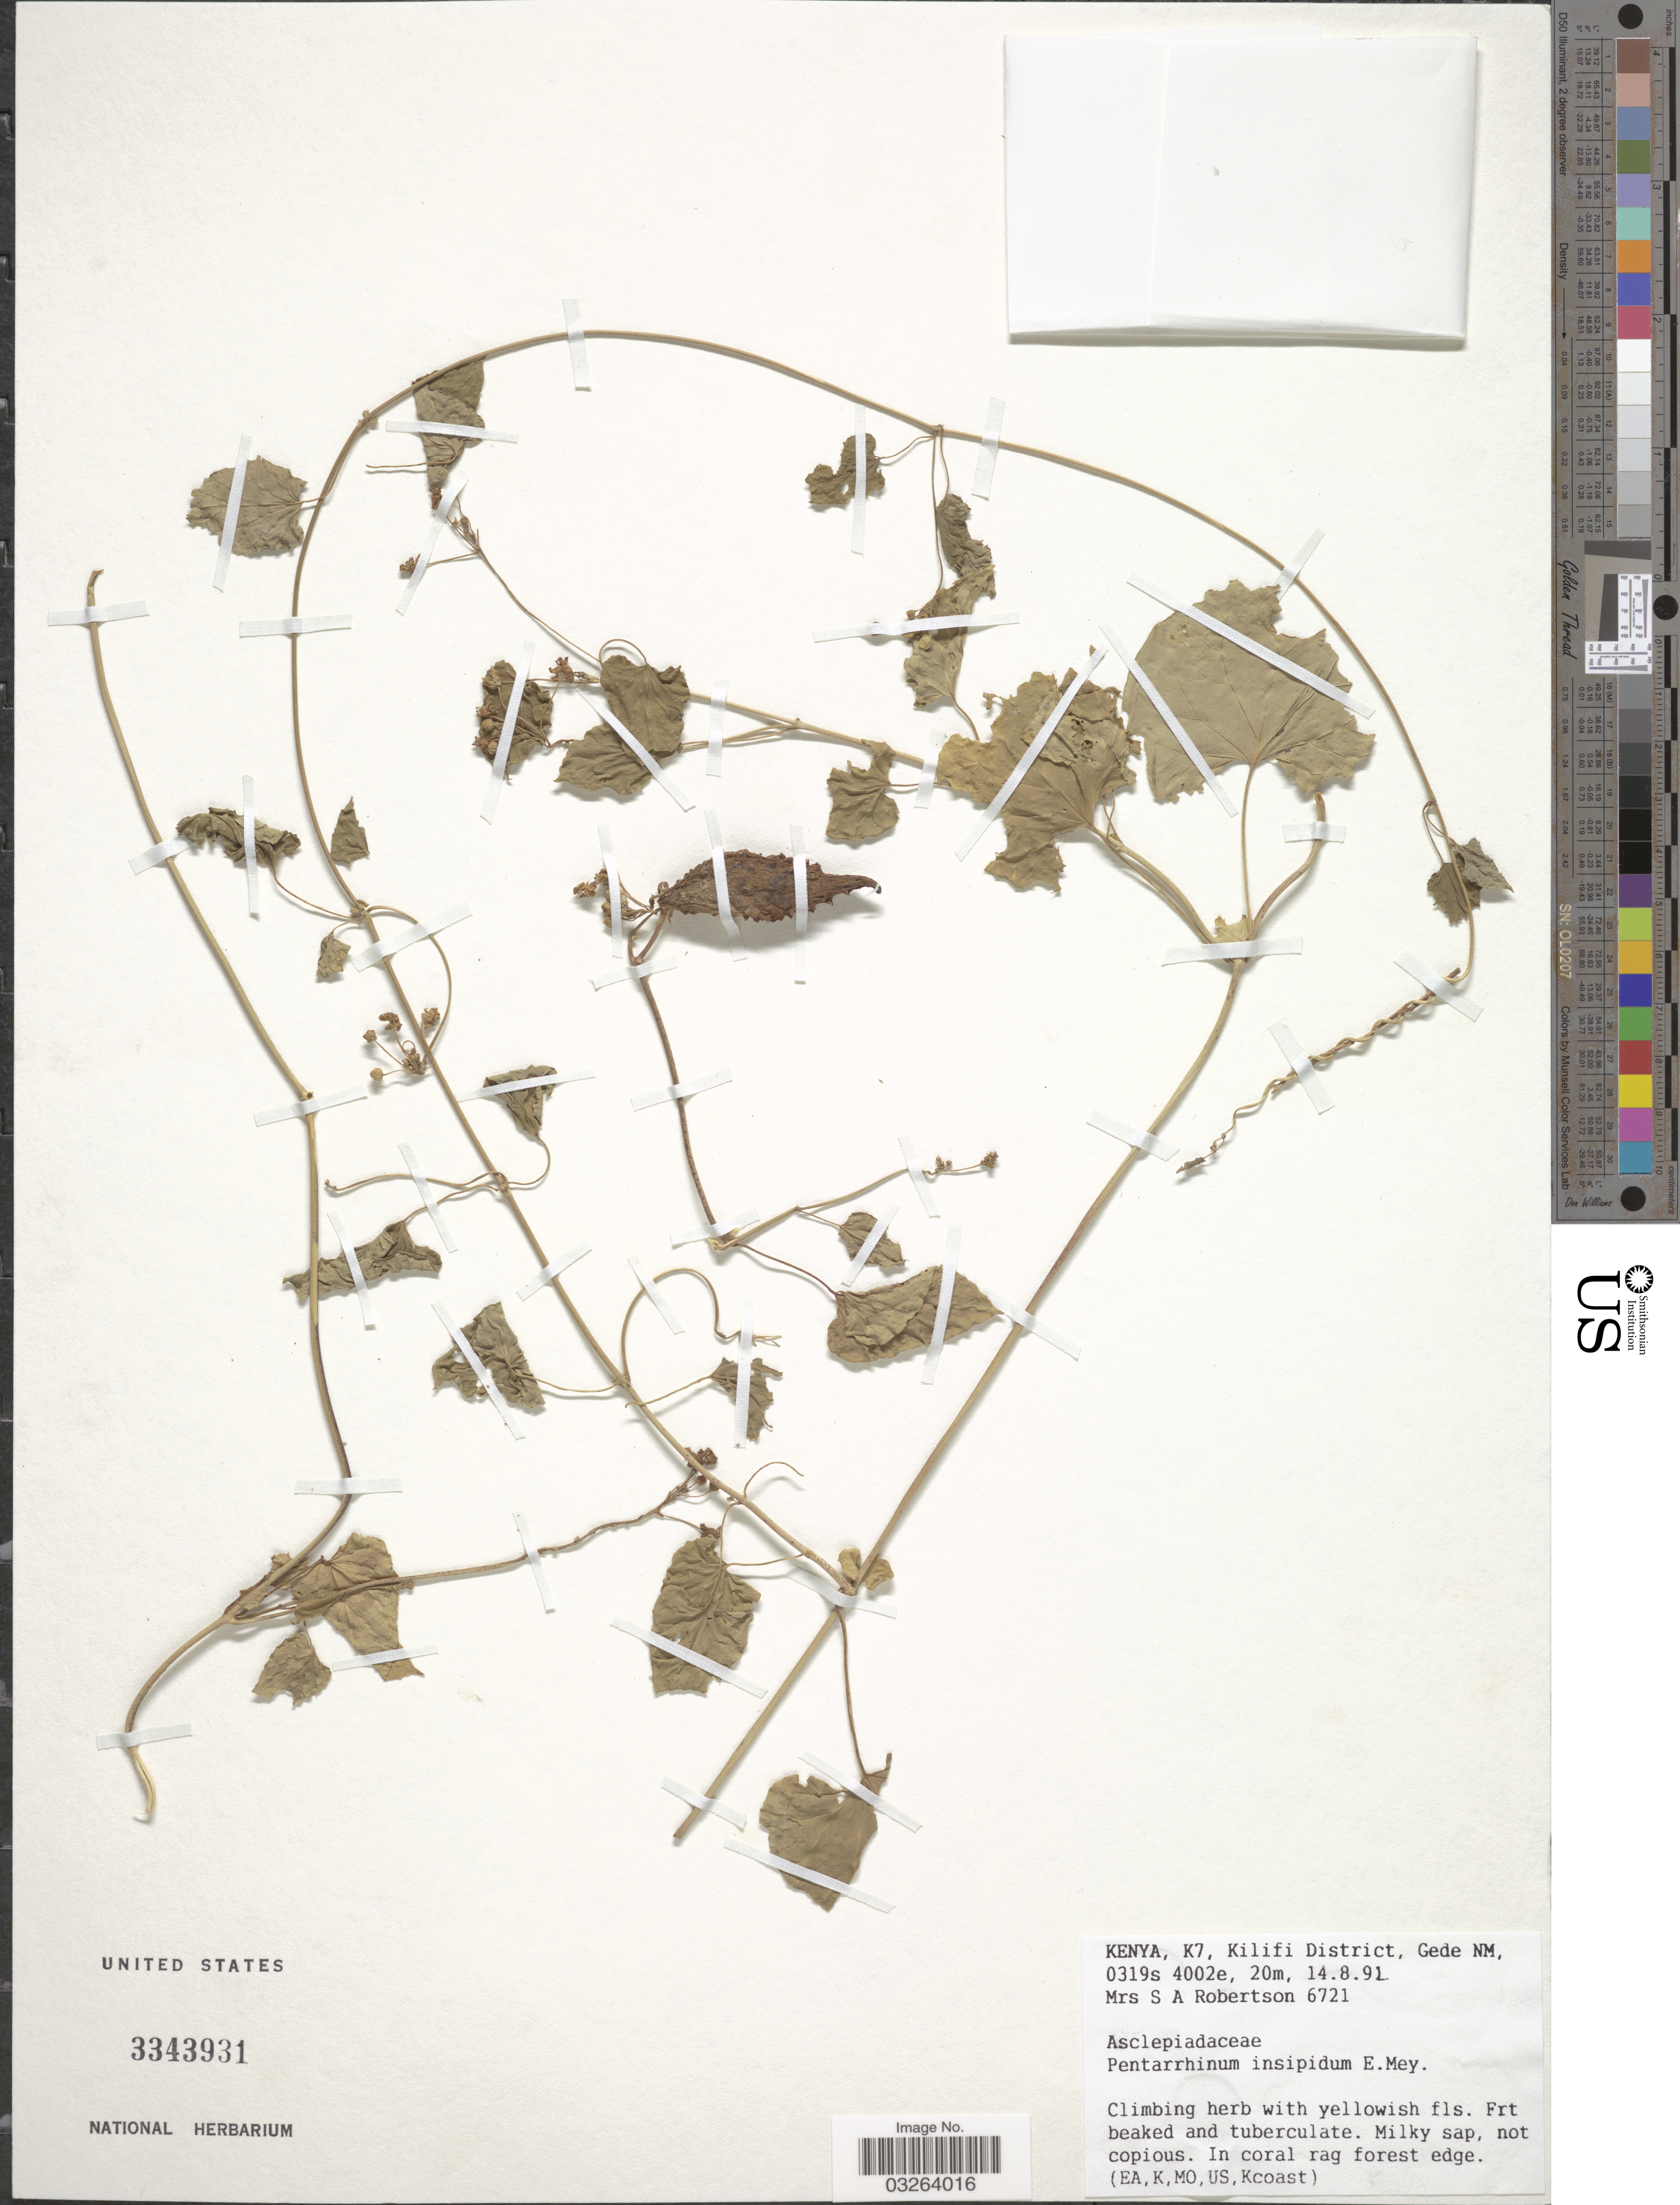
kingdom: Plantae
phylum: Tracheophyta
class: Magnoliopsida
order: Gentianales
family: Apocynaceae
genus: Pentarrhinum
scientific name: Pentarrhinum insipidum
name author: E. Mey.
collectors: S. Robertson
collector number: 6721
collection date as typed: Transcribed d/m/y: 14/8/92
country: Kenya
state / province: Kilifi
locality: K7, Kilifi District, Gede NM.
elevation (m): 20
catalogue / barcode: US 3343931